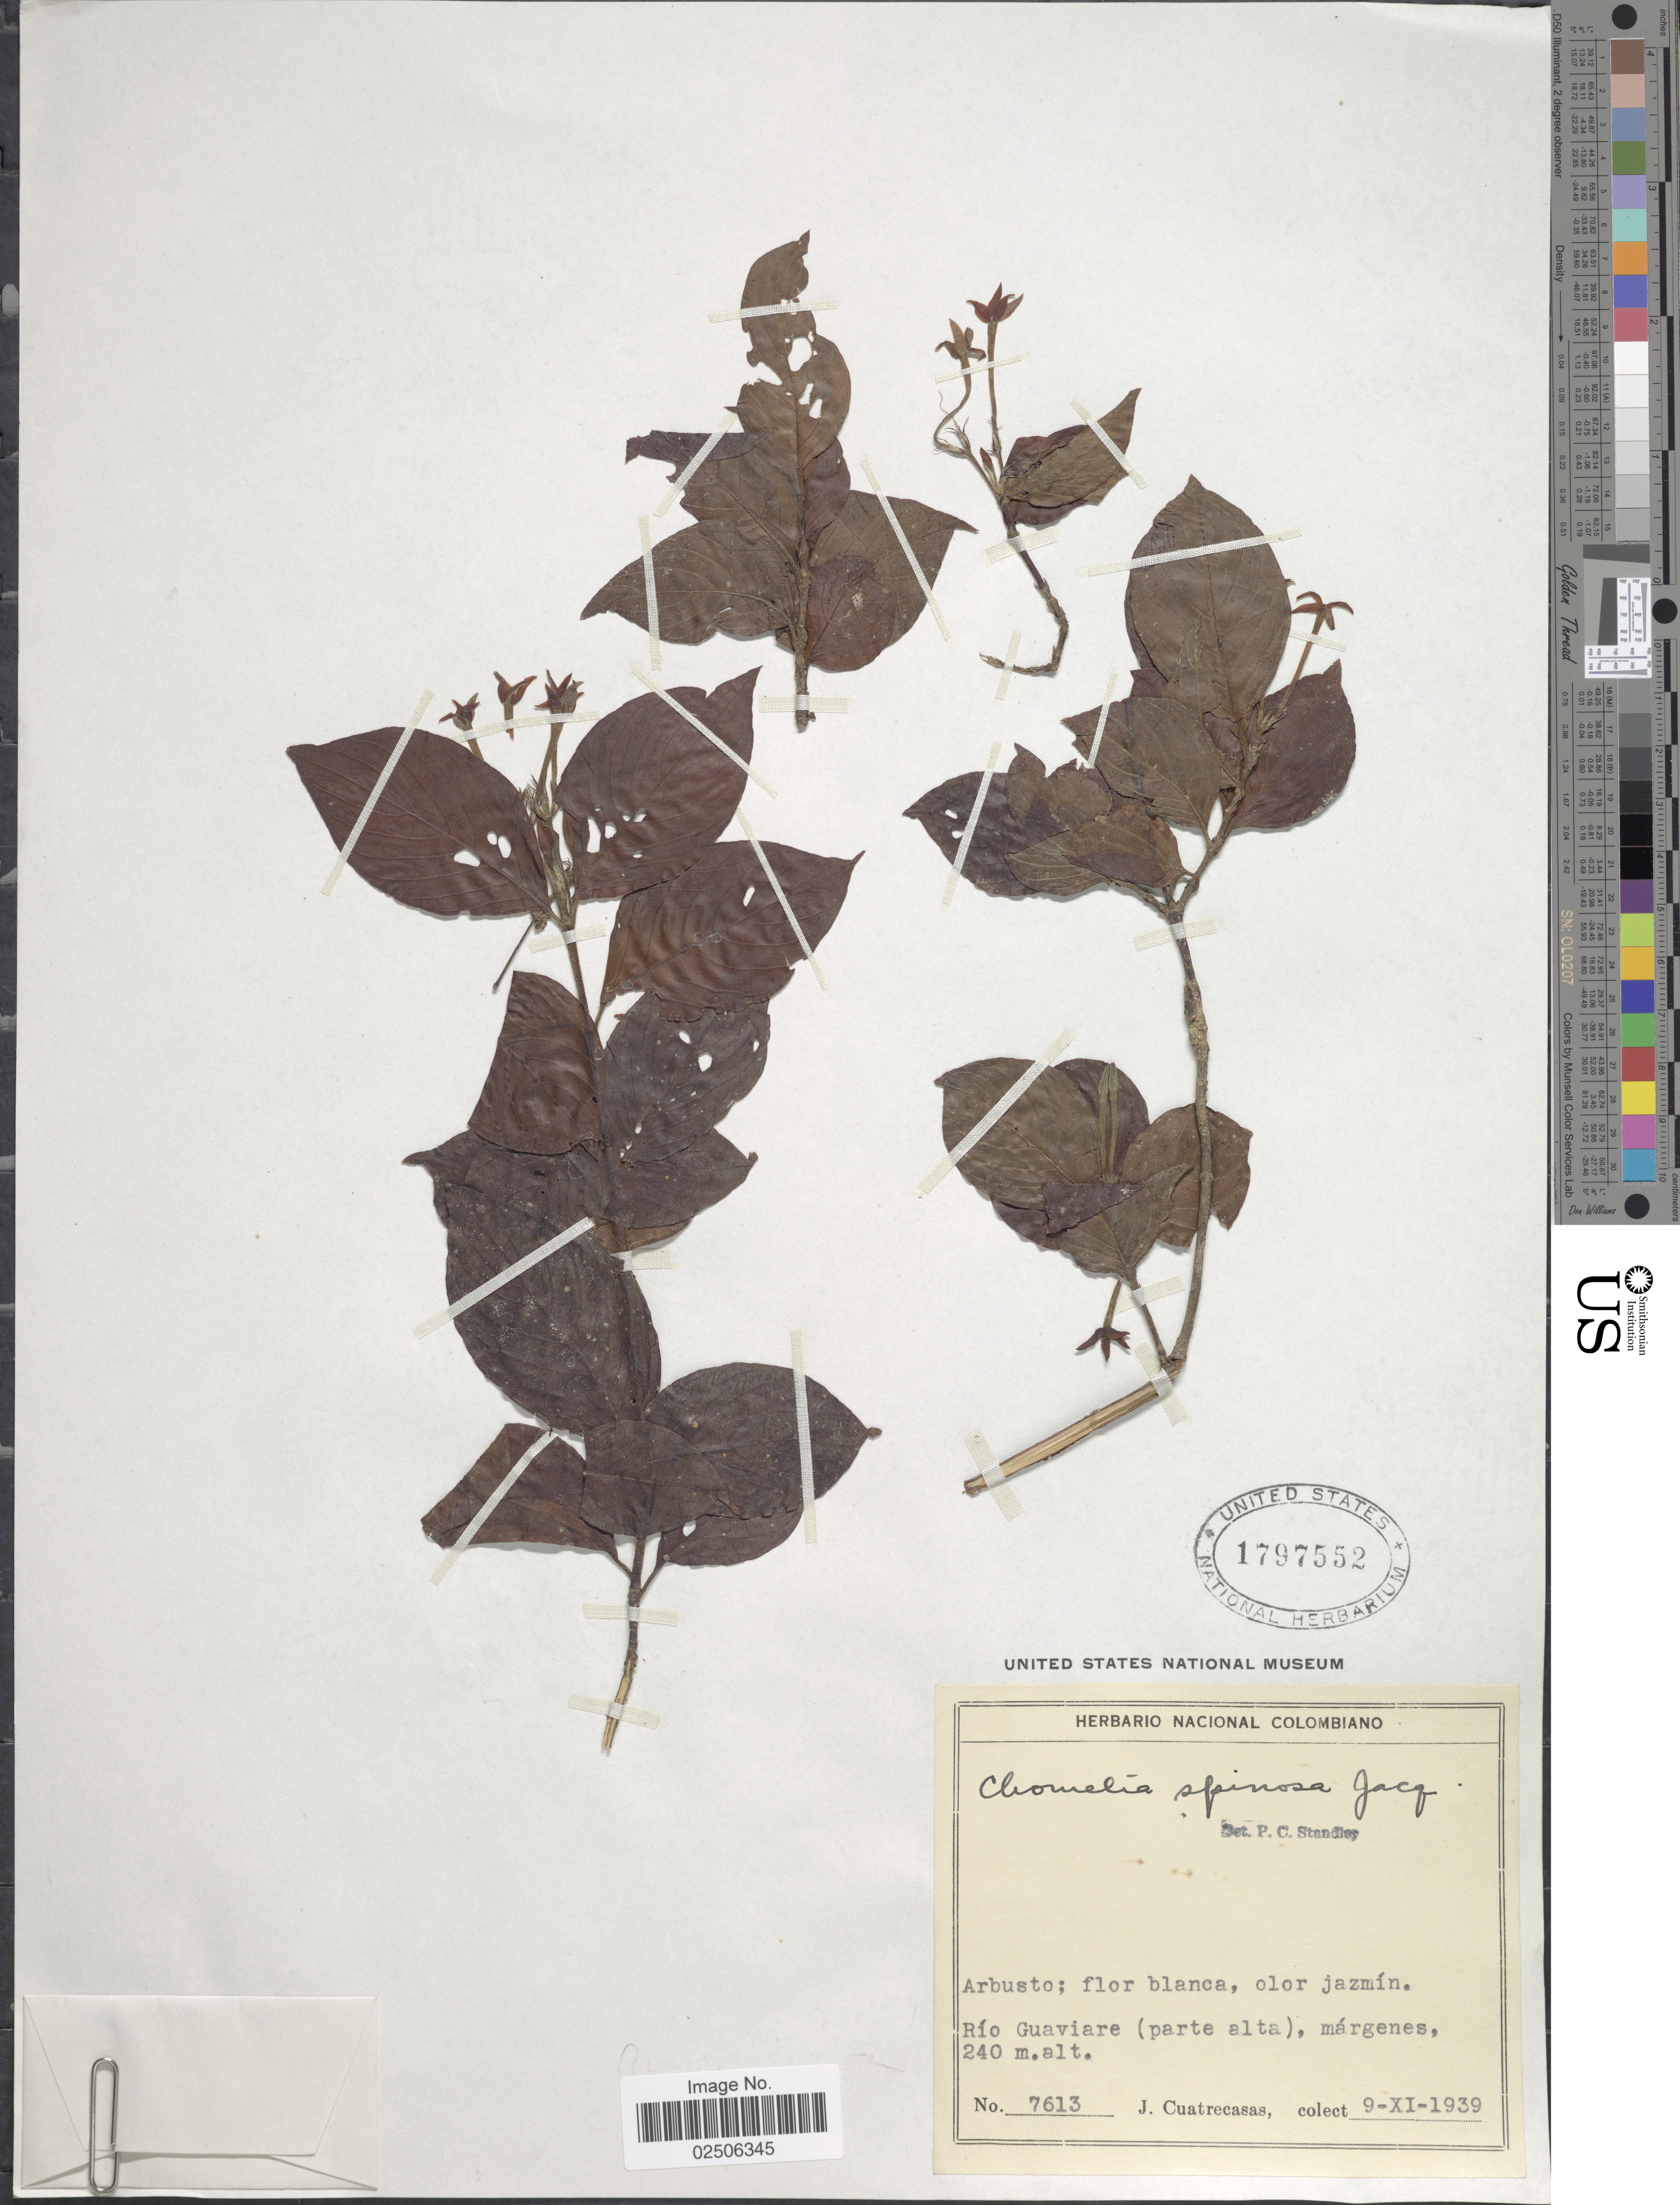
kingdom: Plantae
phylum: Tracheophyta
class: Magnoliopsida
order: Gentianales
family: Rubiaceae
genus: Chomelia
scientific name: Chomelia spinosa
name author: Jacq.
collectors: J. Cuatrecasas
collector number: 7613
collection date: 1939-11-09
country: Colombia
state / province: Guaviare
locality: Rio Guaviare (parte alta), margenes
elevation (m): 240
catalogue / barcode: US 1797552